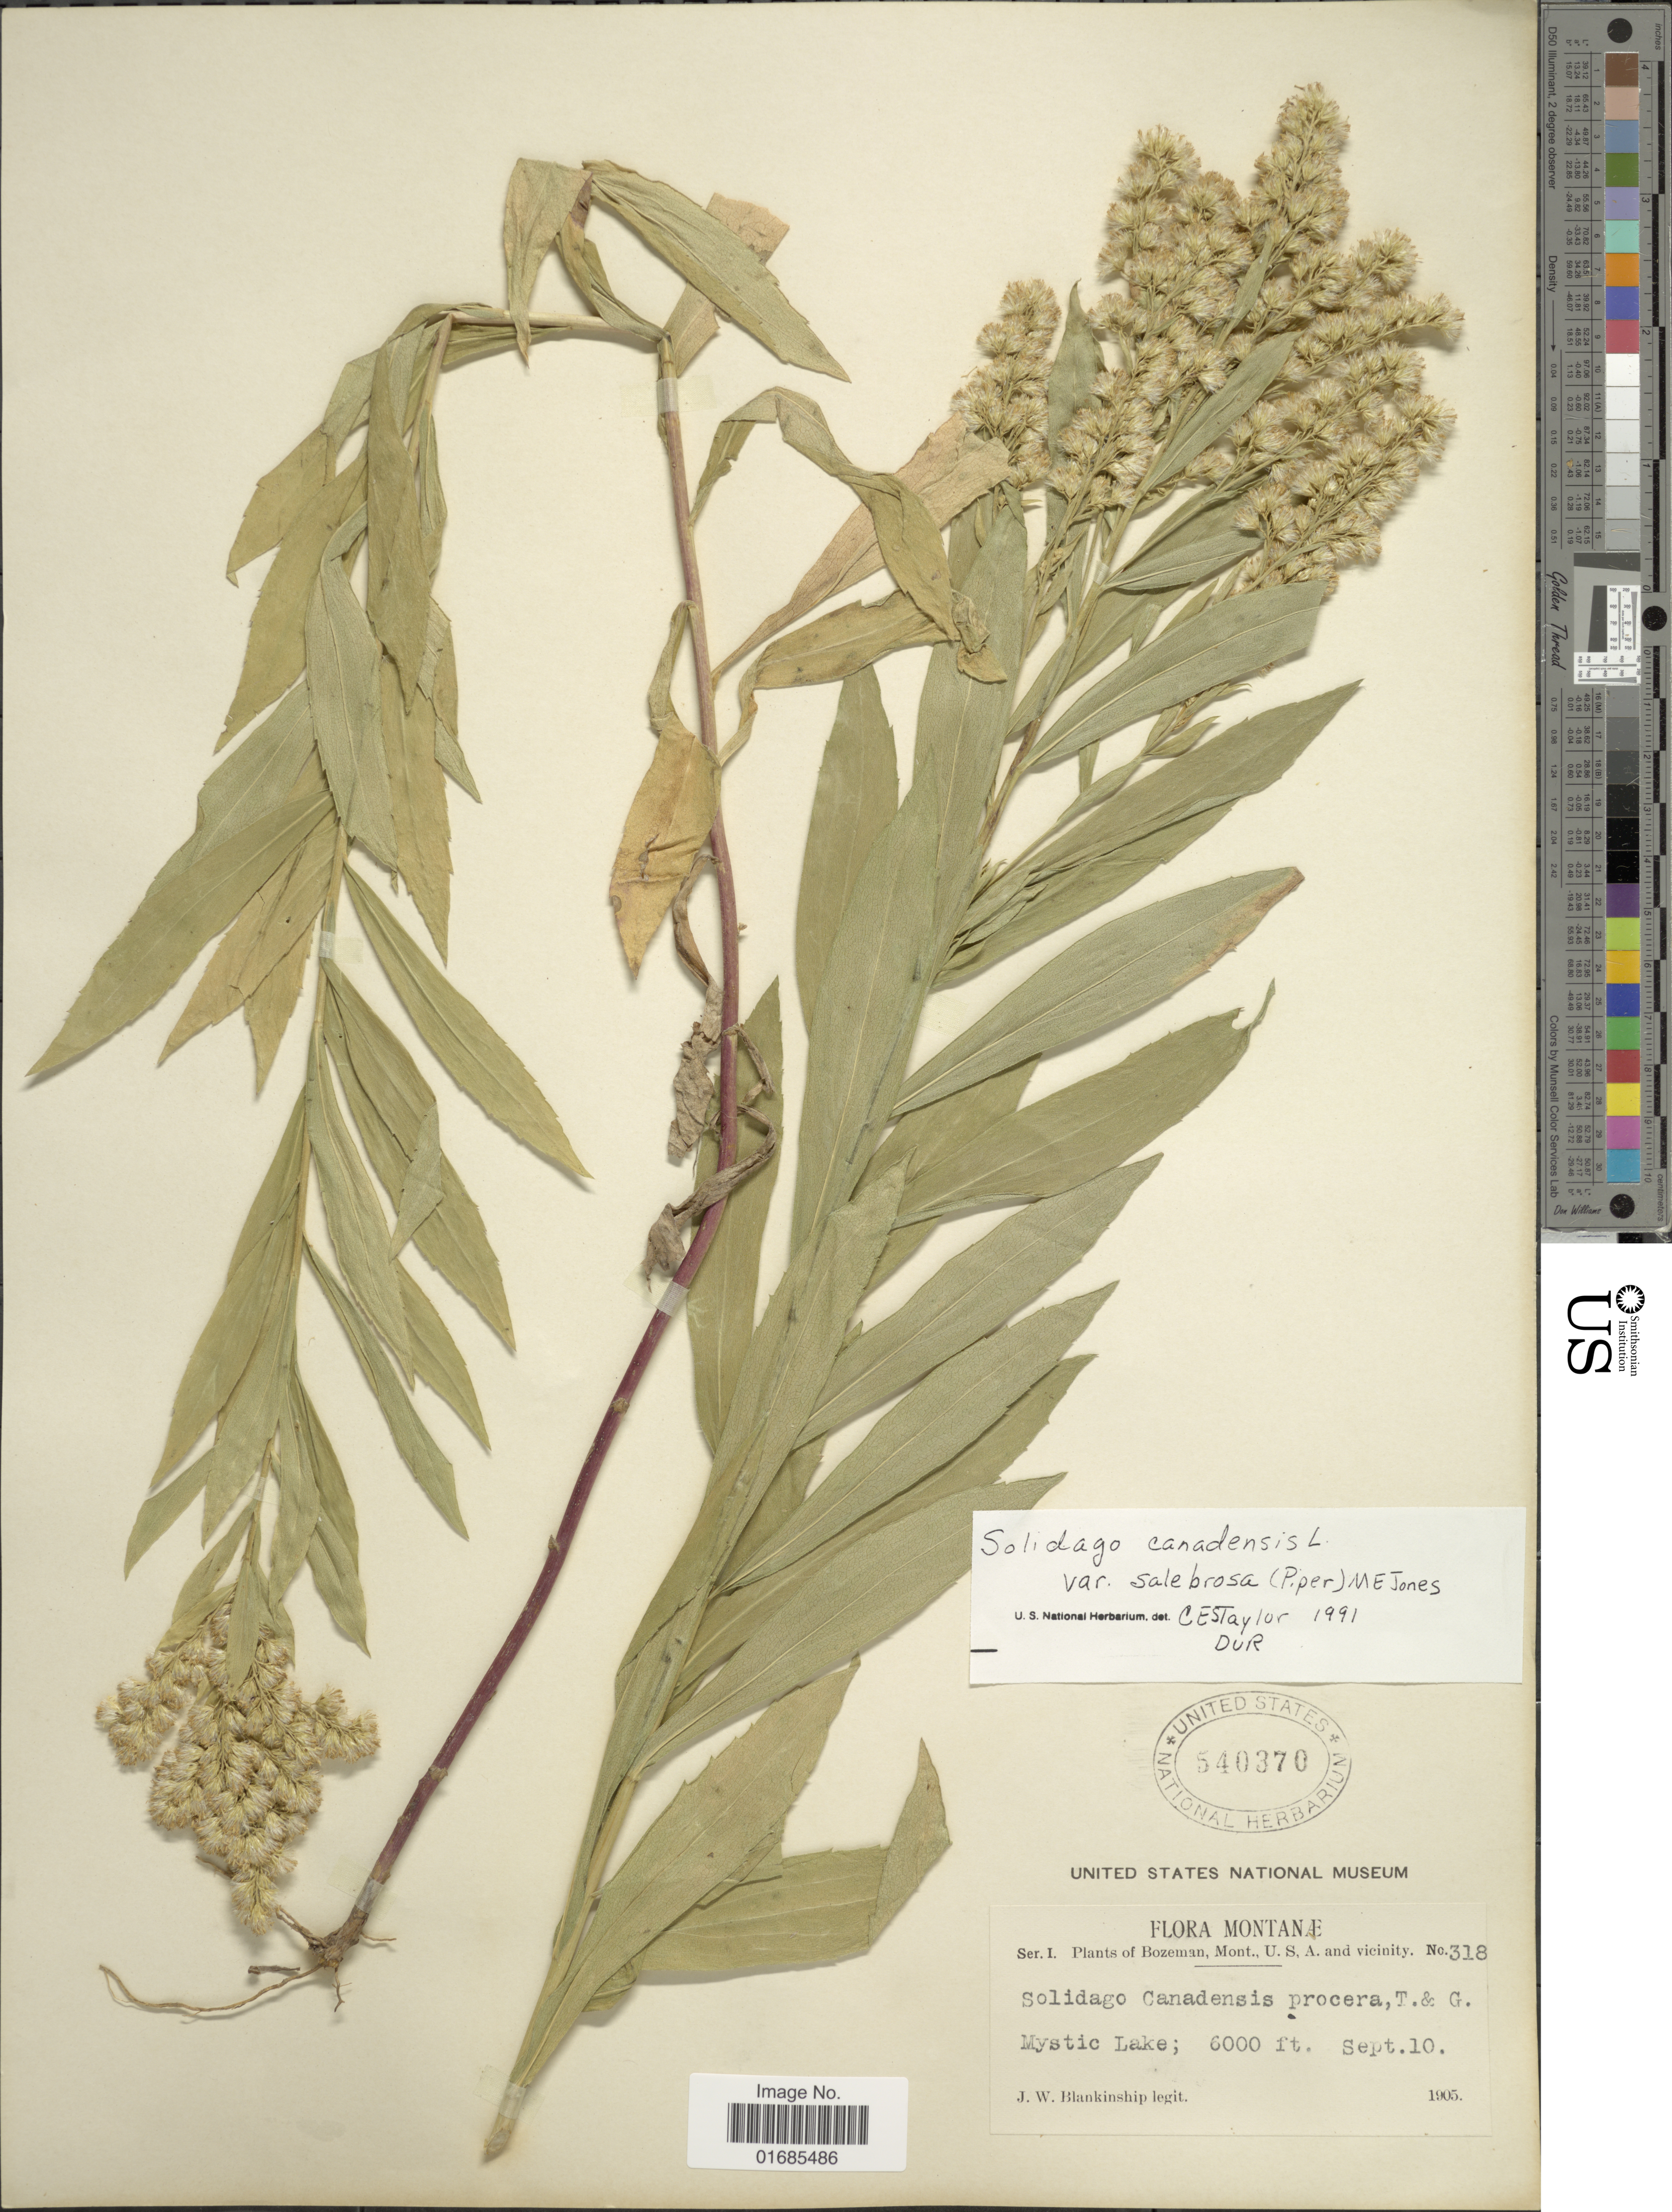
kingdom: Plantae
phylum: Tracheophyta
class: Magnoliopsida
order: Asterales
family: Asteraceae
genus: Solidago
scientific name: Solidago canadensis var. salebrosa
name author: (Piper) M.E. Jones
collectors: J. W. Blankinship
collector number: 318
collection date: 1905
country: United States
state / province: Montana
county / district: Gallatin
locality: Bozeman, Mystic Lake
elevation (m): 1829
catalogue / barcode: US 540370